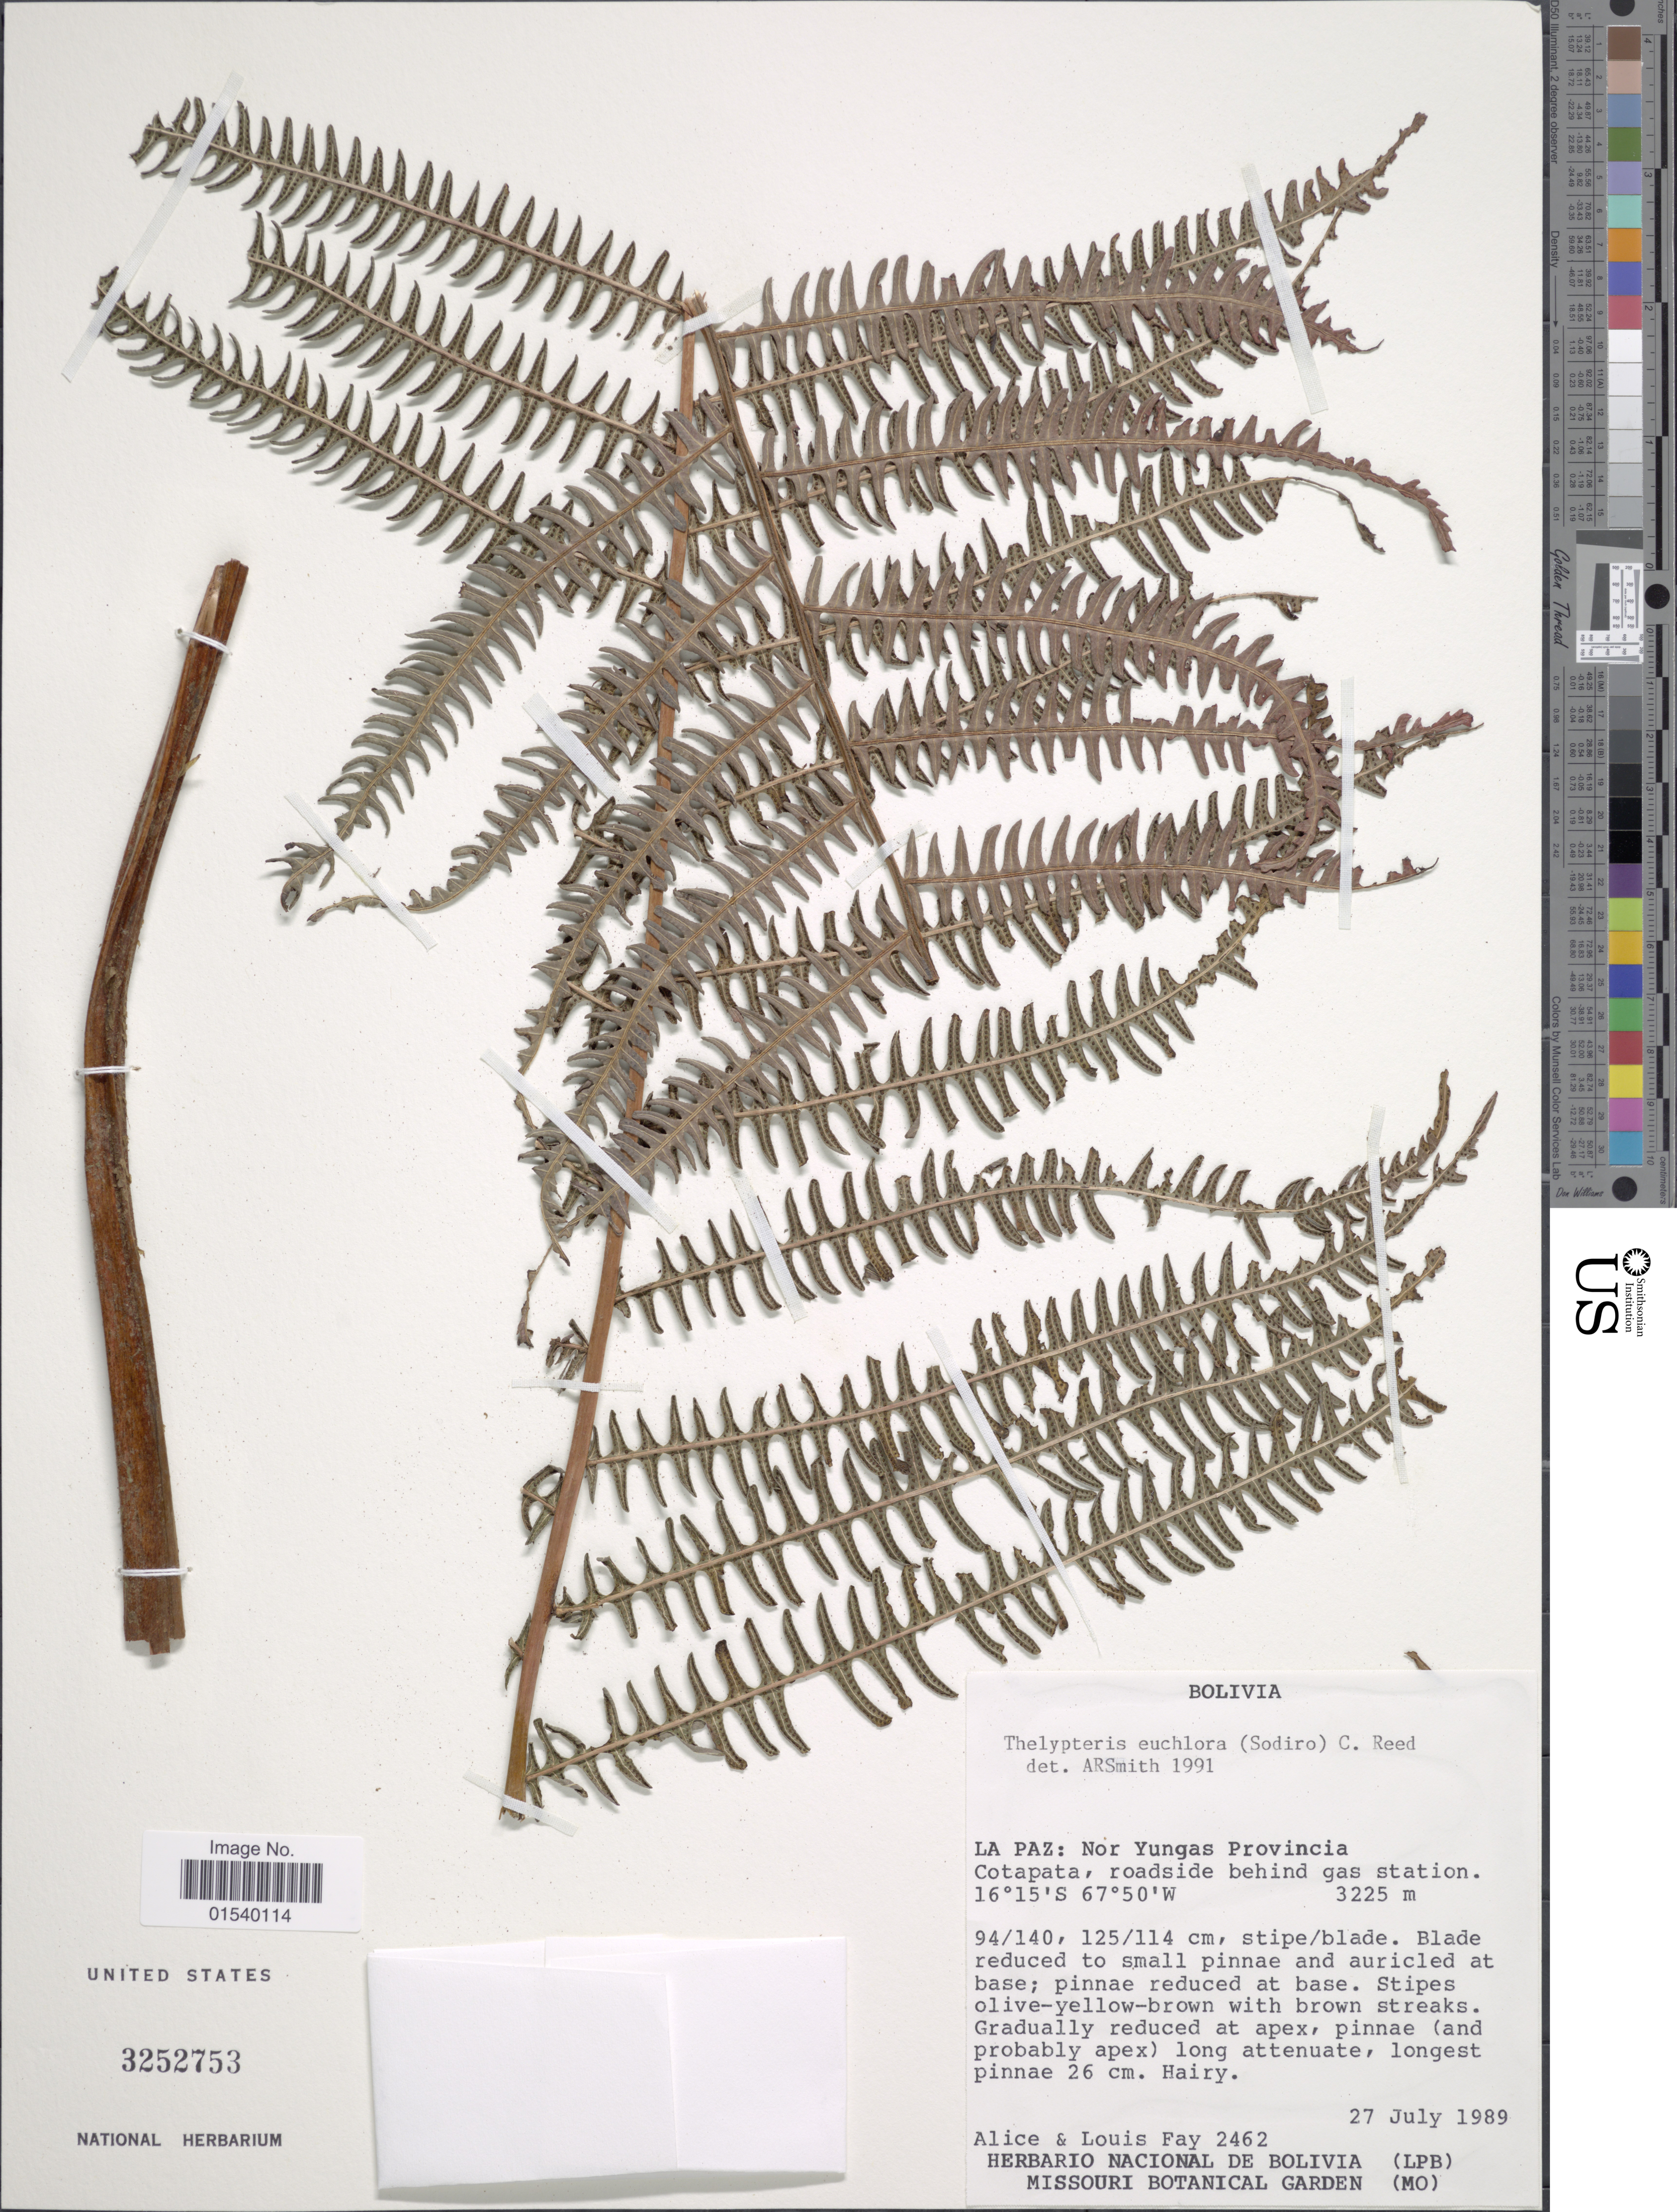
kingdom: Plantae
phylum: Tracheophyta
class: Polypodiopsida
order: Polypodiales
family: Thelypteridaceae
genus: Amauropelta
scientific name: Amauropelta euchlora (Sodiro) comb. nov., ined. 2015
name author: (Sodiro)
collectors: A. Fay & L. Fay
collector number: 2462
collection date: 1989-07-27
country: Bolivia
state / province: La Paz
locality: Nor Yungas Provincia Cotapata, roadside behind gas station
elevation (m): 3225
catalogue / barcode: US 3252753